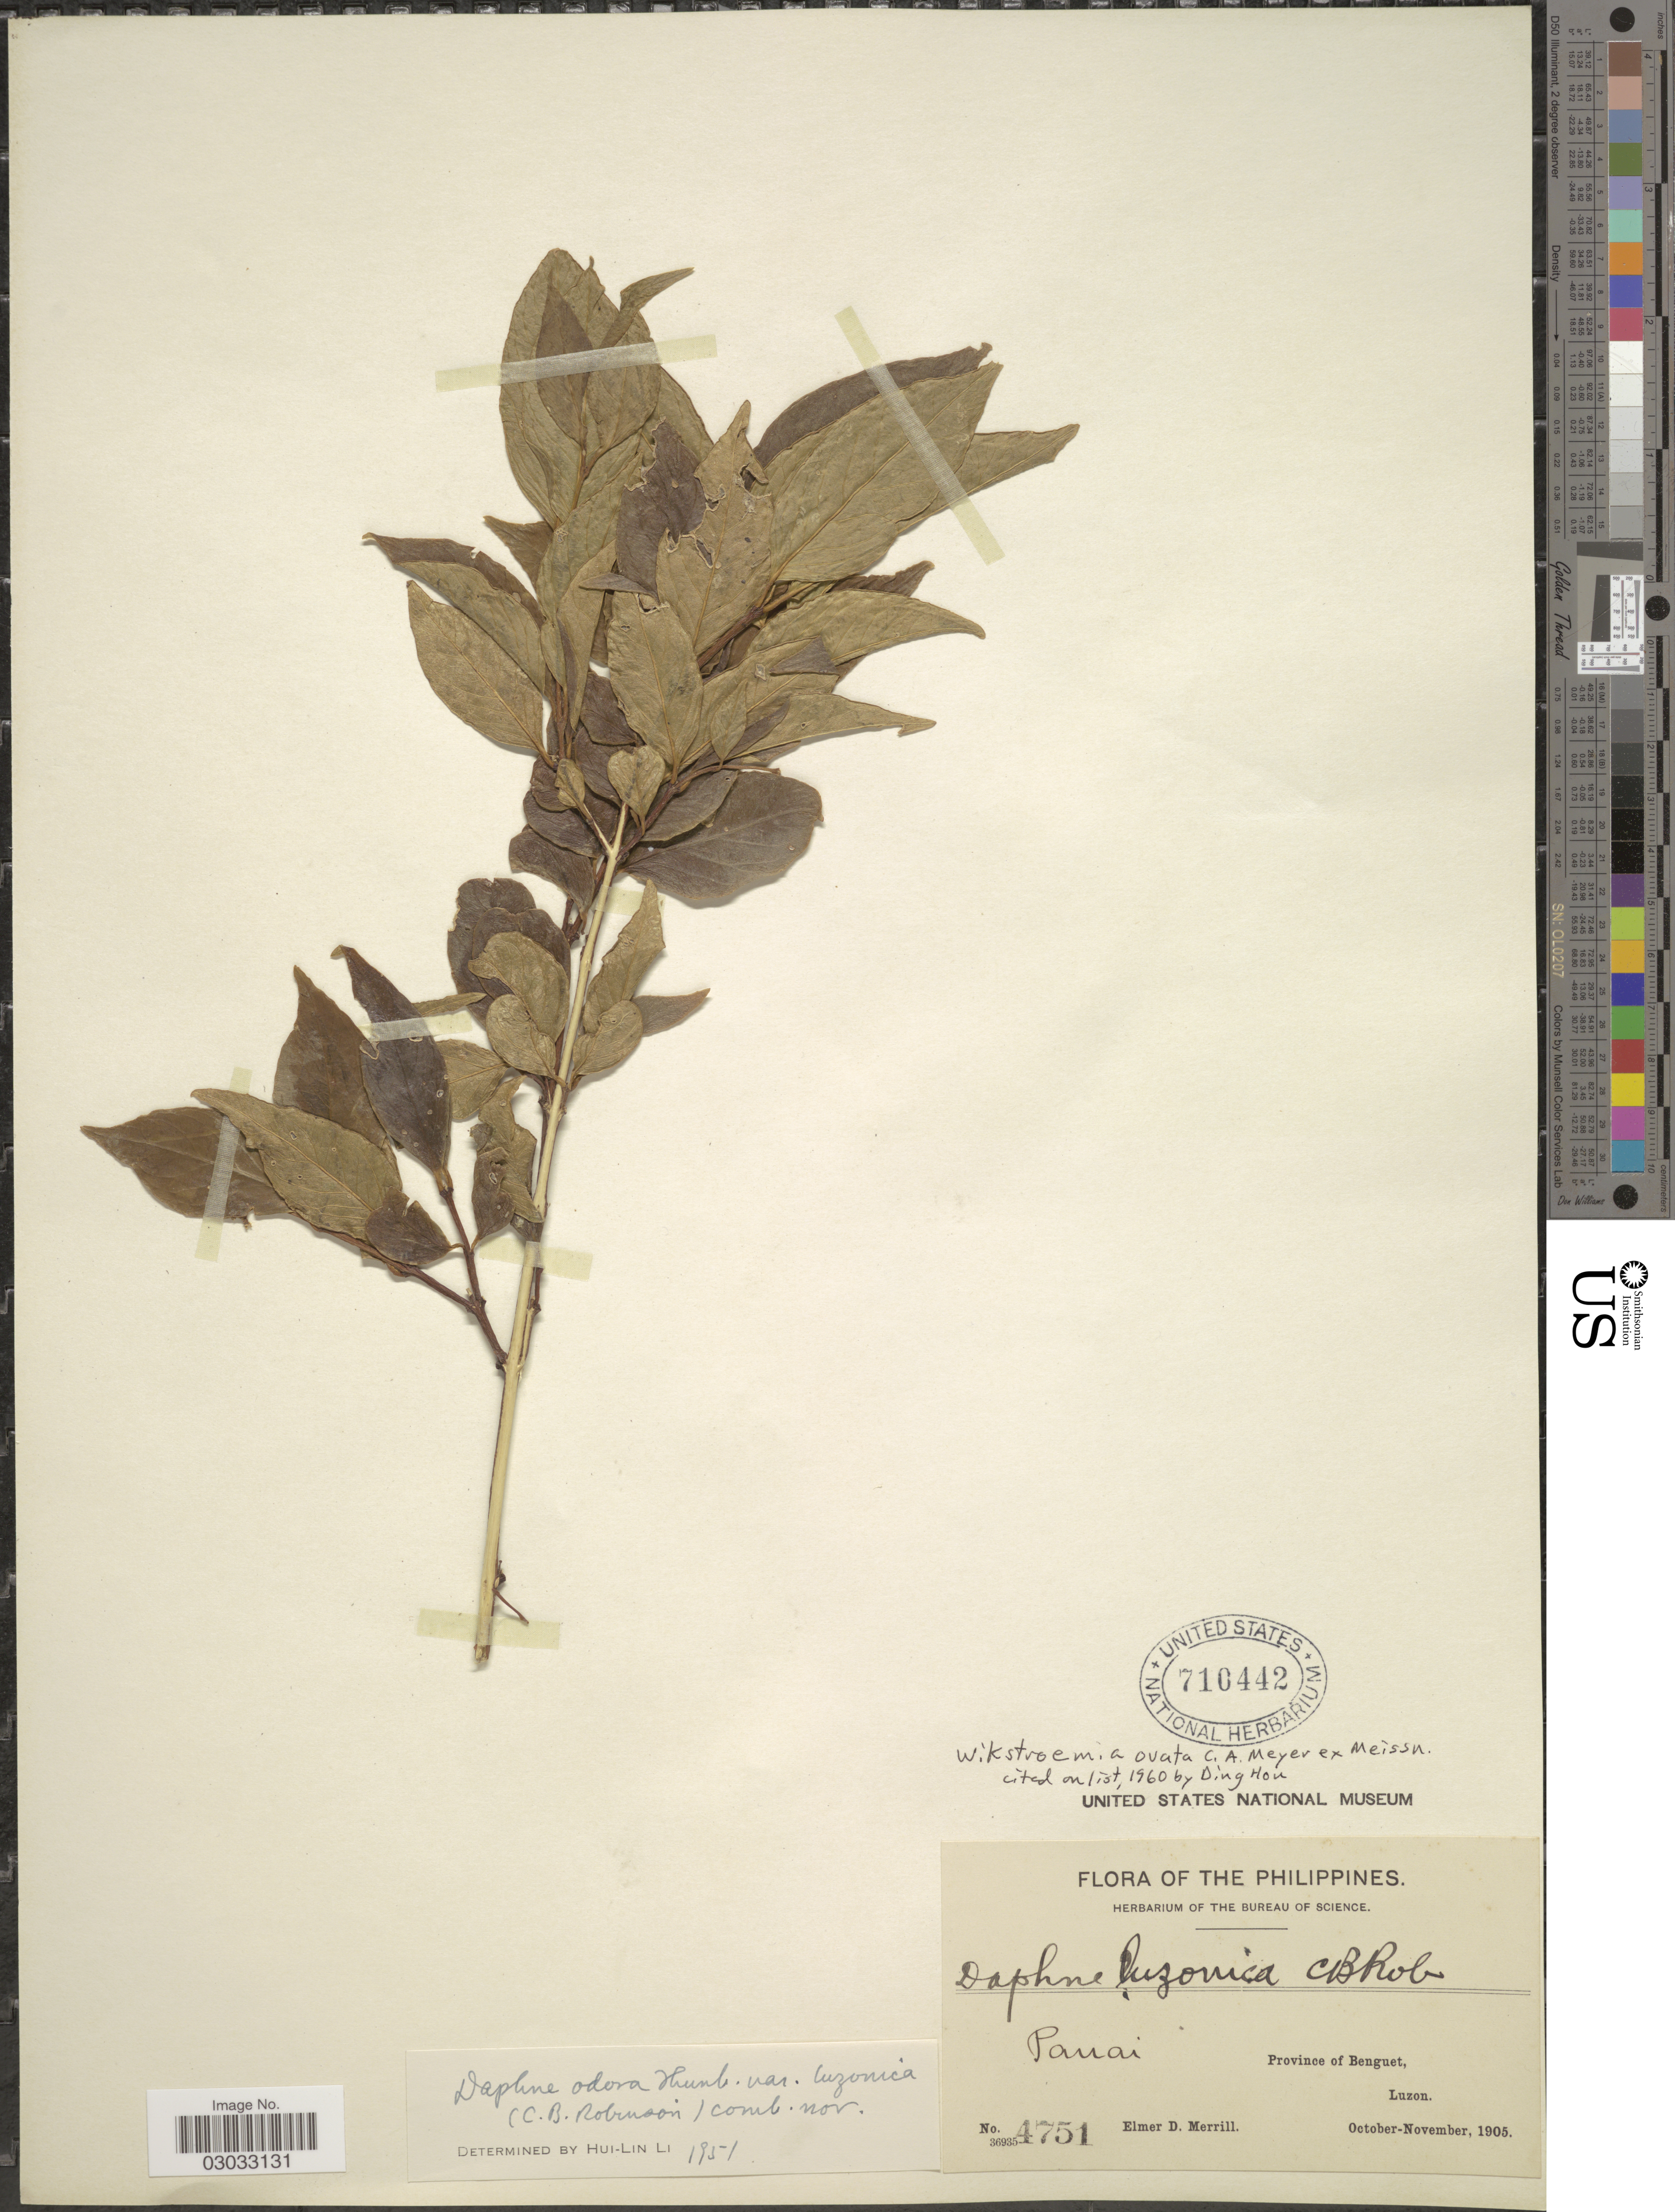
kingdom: Plantae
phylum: Tracheophyta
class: Magnoliopsida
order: Malvales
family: Thymelaeaceae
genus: Wikstroemia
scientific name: Wikstroemia ovata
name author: C.A. Mey.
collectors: E. D. Merrill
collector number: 4751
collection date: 1905-10/1905-11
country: Philippines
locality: Pauai, Province of Benguet, Luzon.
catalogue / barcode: US 710442